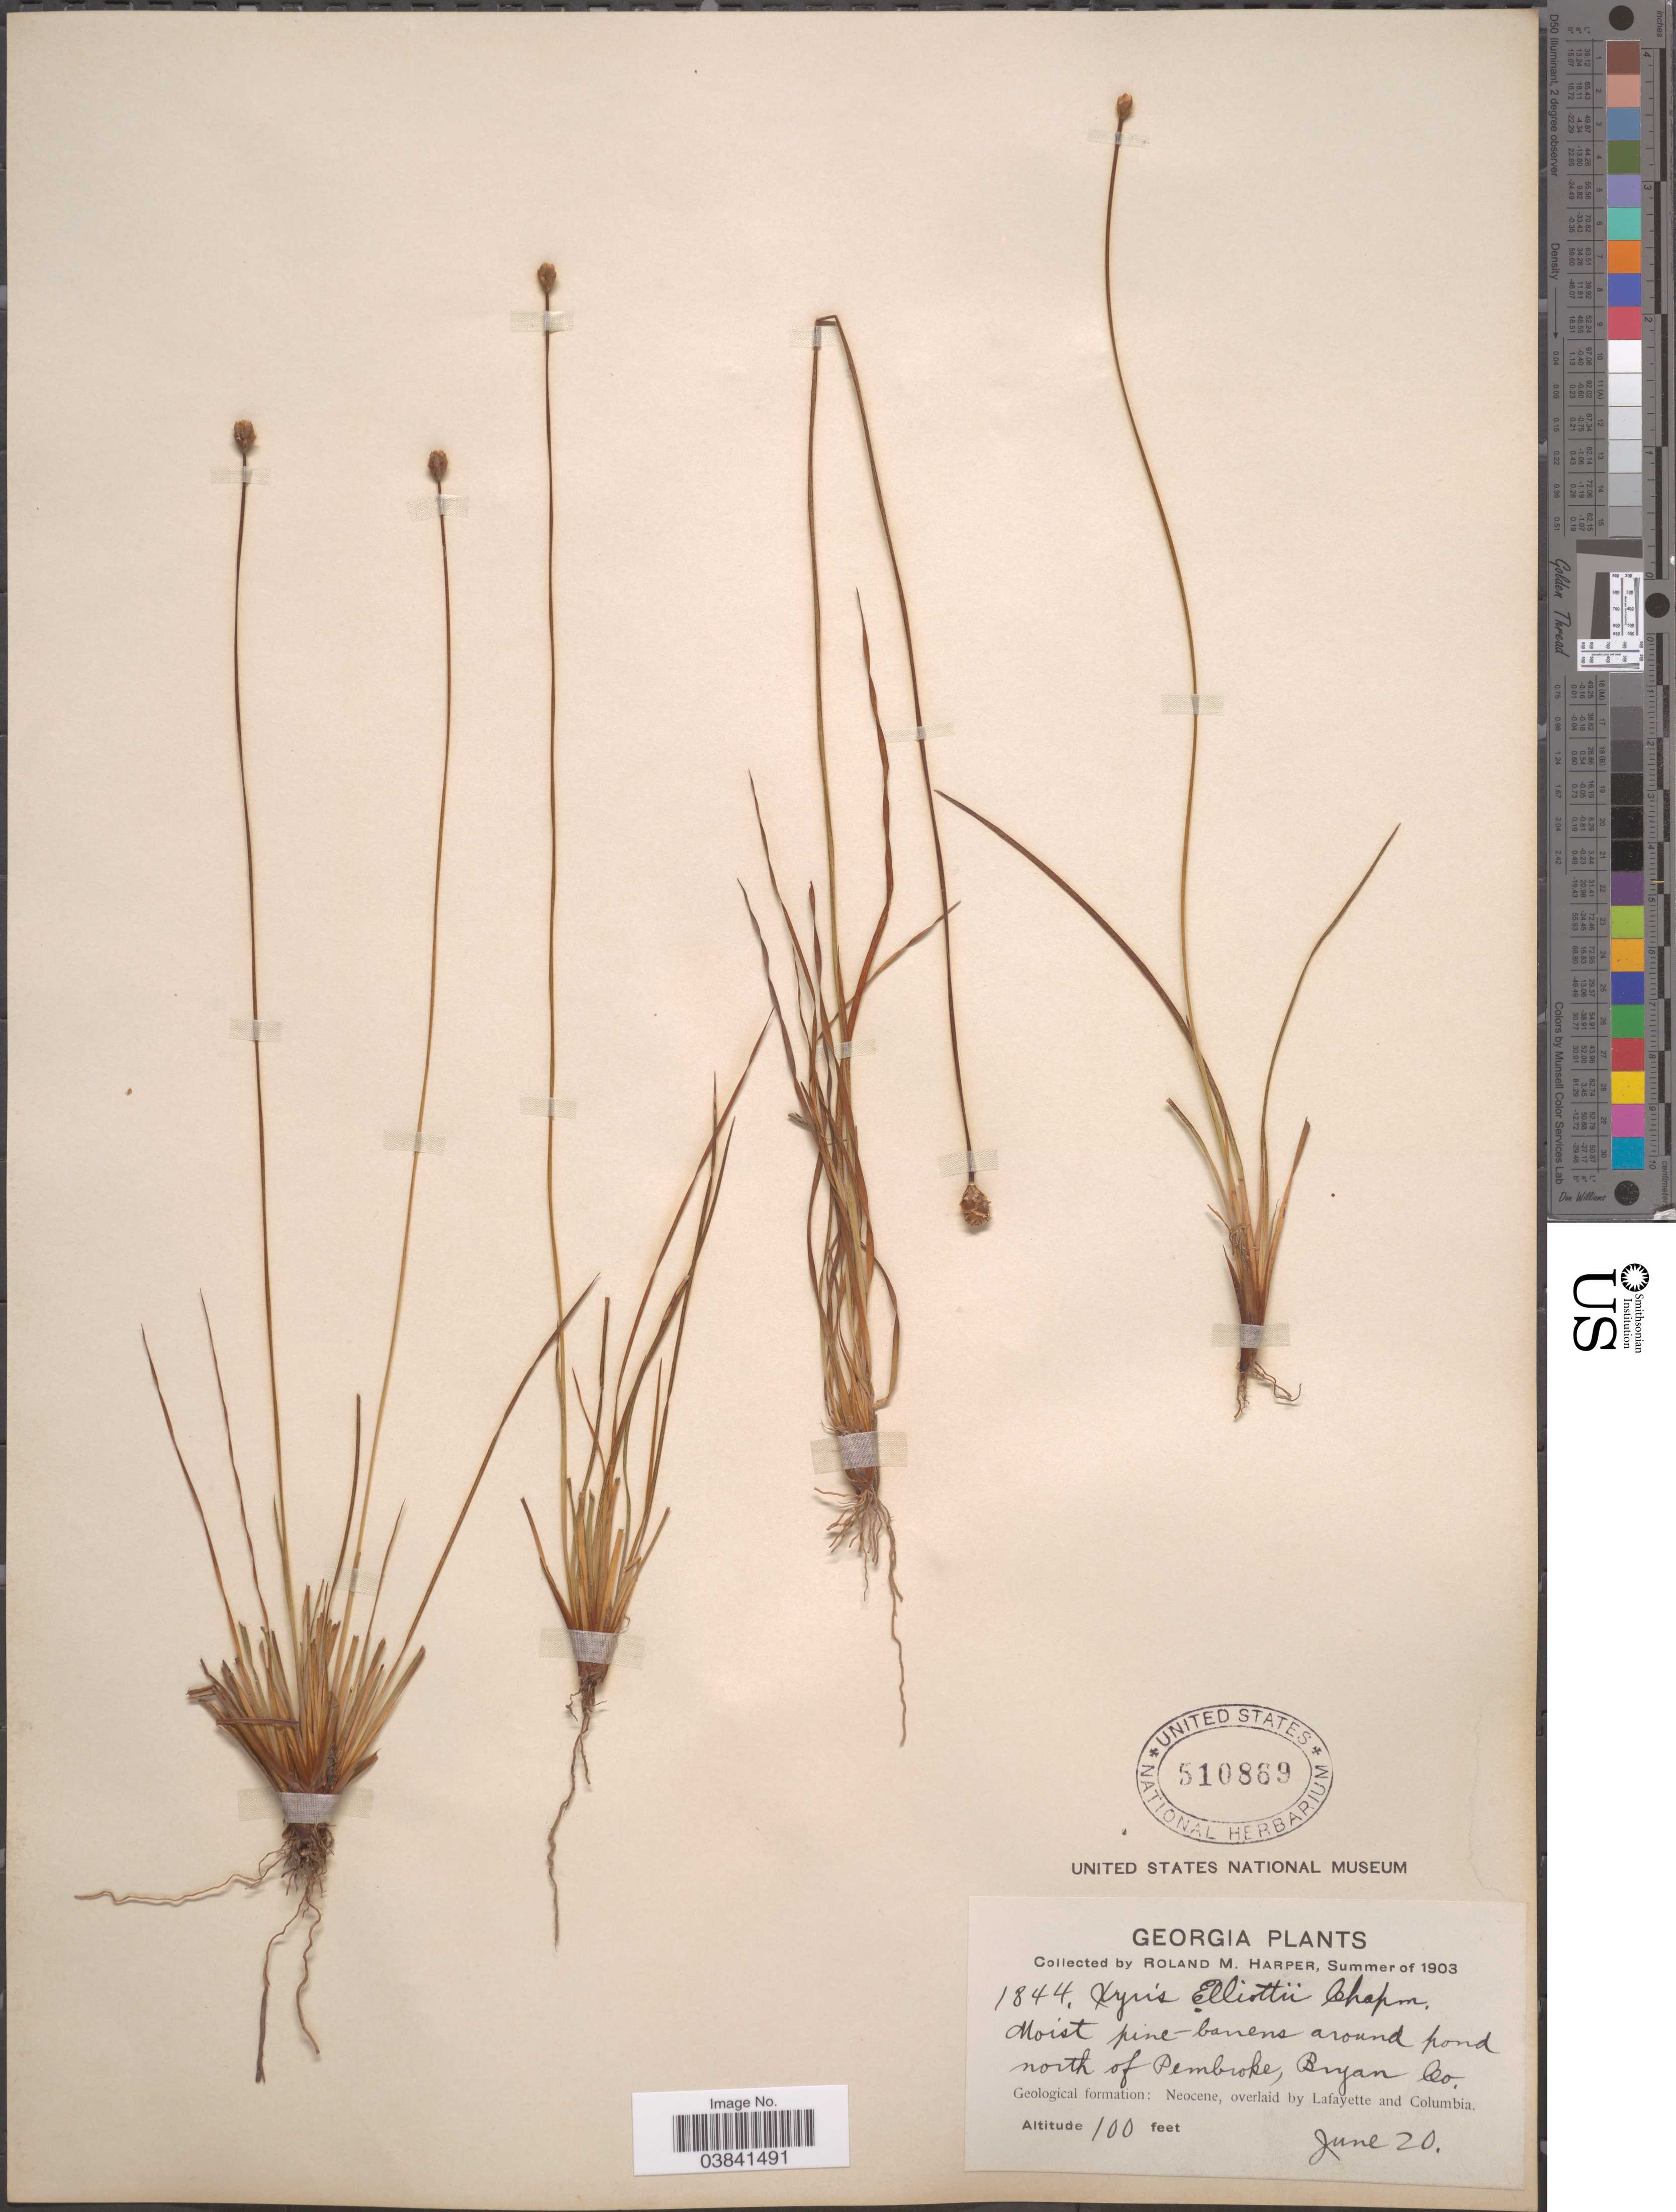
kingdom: Plantae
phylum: Tracheophyta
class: Liliopsida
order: Poales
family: Xyridaceae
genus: Xyris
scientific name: Xyris elliottii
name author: Chapm.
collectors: R. M. Harper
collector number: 1844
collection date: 1903-06-20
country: United States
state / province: Georgia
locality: Moist pine-barrens around pond north of Pembroke, Bryan Co. Geological formation: Necene, overlaid by Lafayette and Columbia.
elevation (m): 30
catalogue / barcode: US 510869